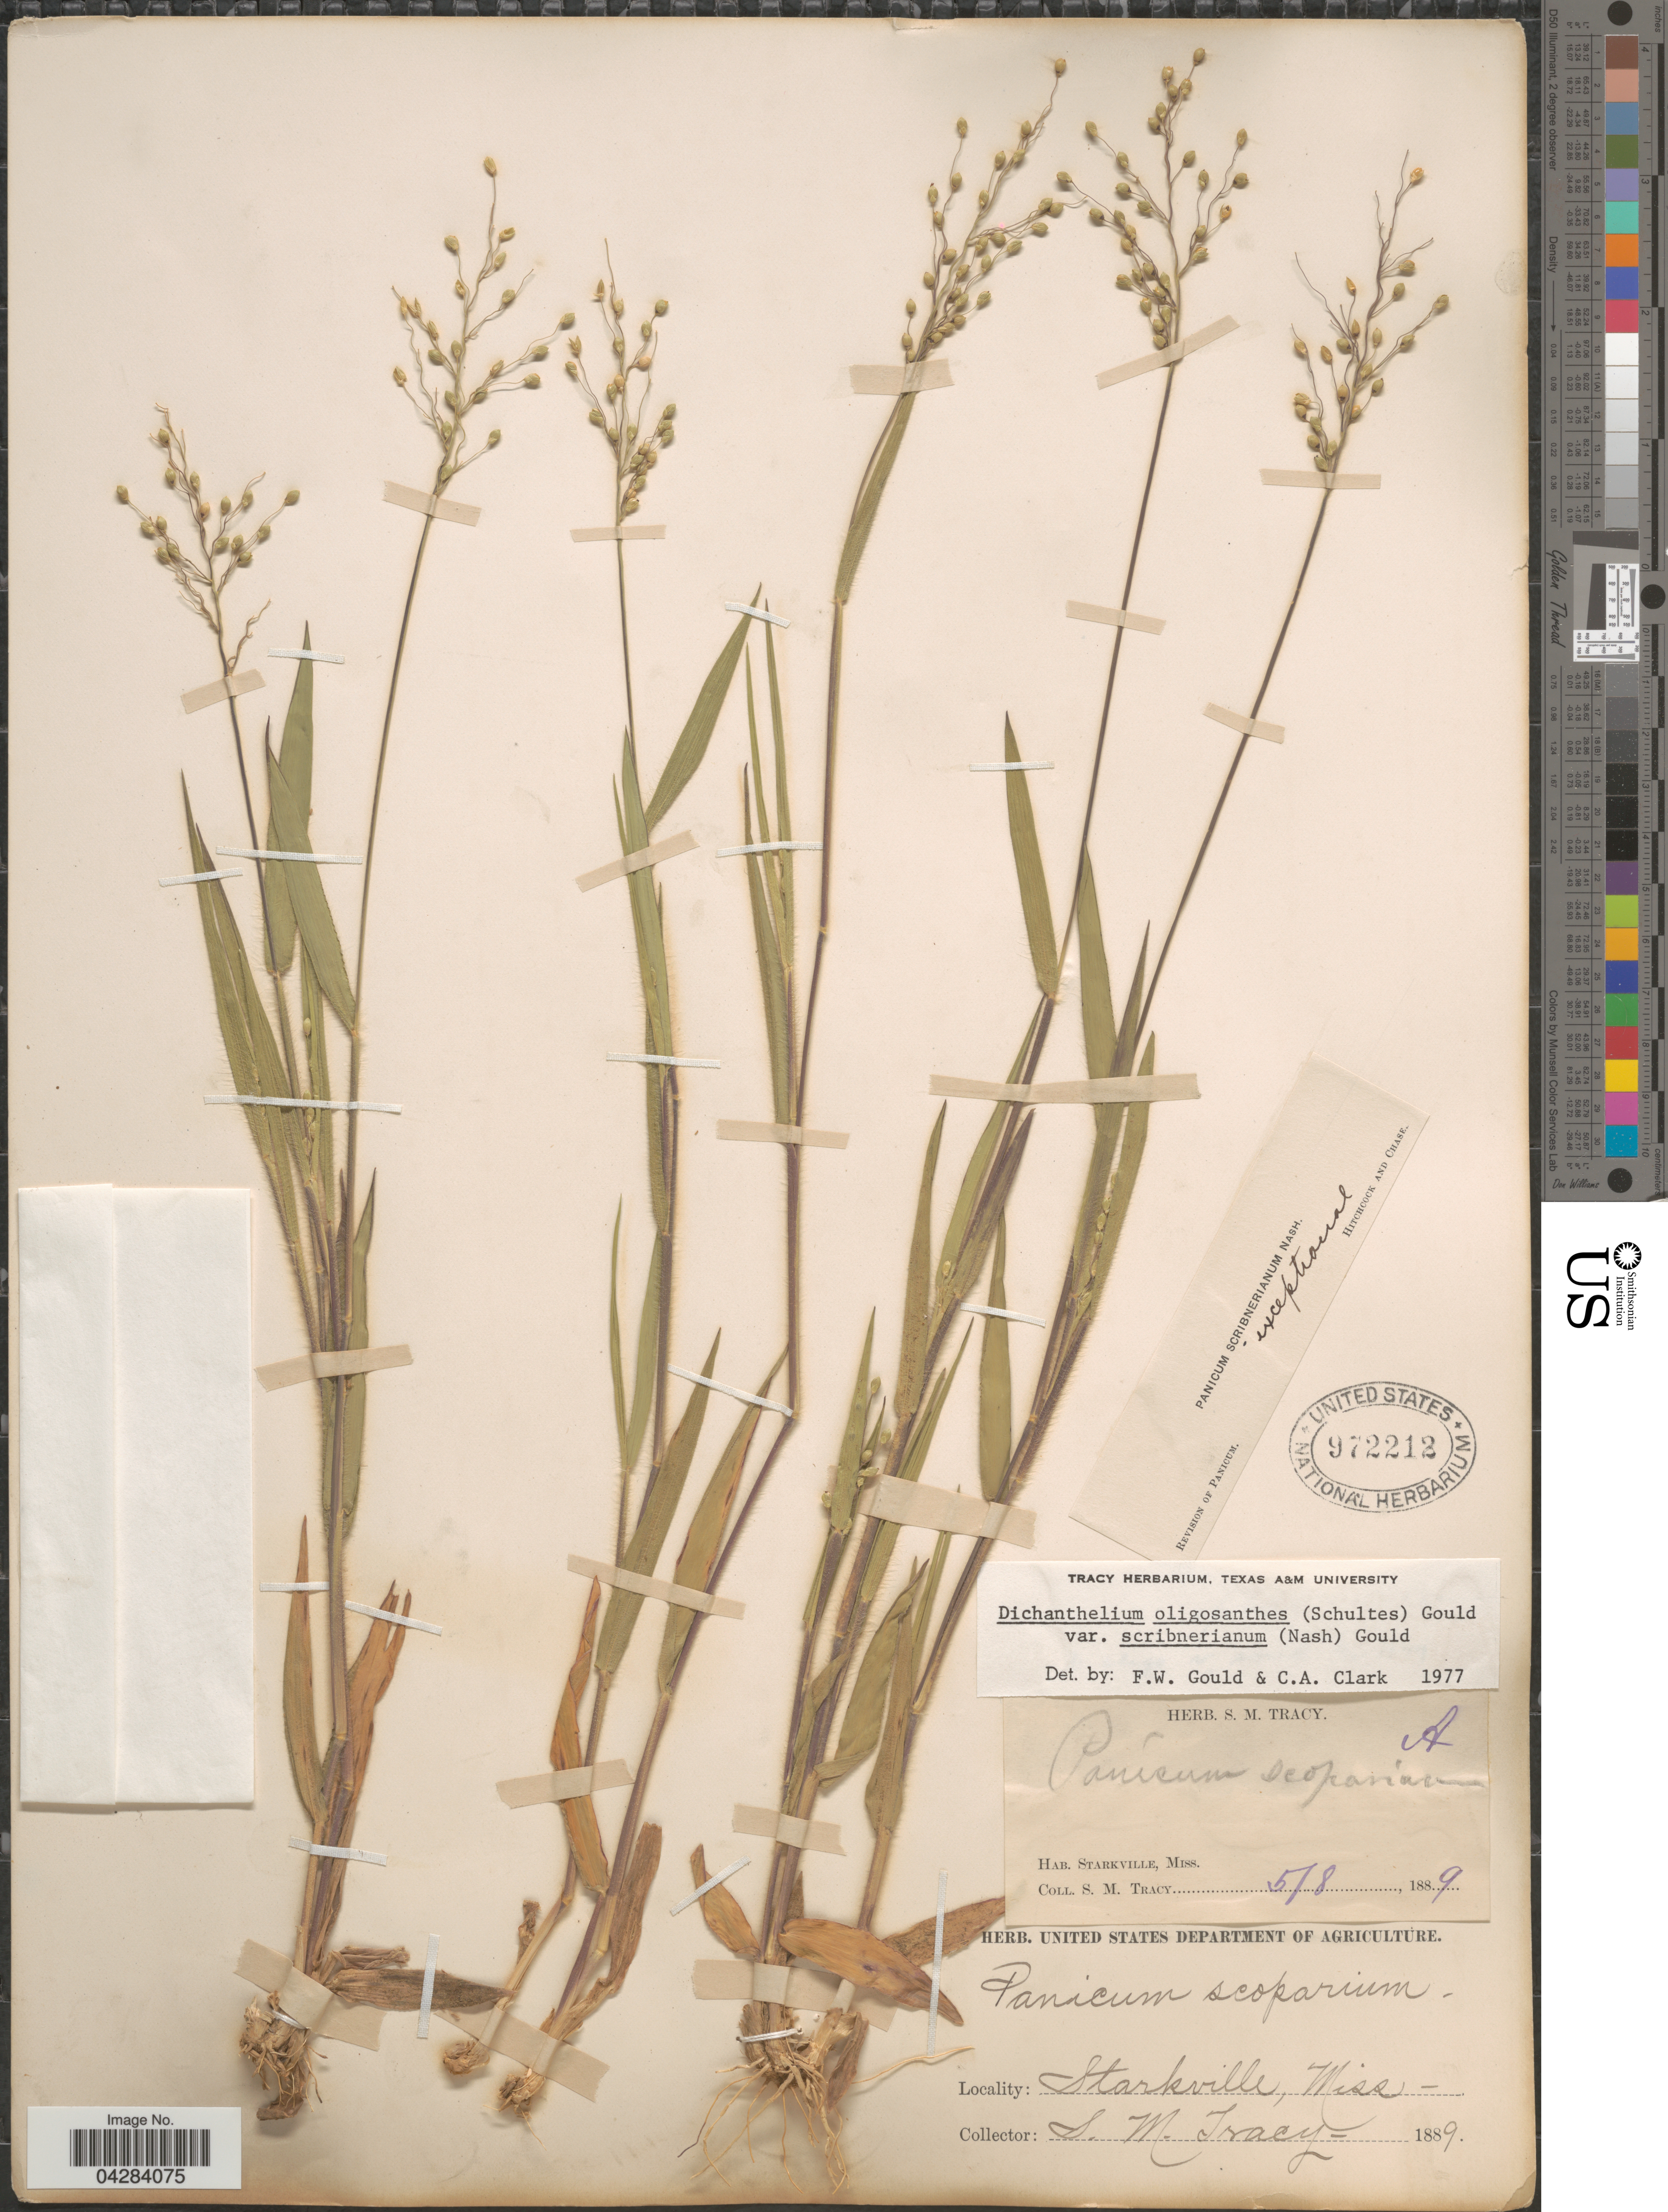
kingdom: Plantae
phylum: Tracheophyta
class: Liliopsida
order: Poales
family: Poaceae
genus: Dichanthelium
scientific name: Dichanthelium oligosanthes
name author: (Schult.) Gould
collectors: S. M. Tracy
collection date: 1889-05-08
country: United States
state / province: Mississippi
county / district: Oktibbeha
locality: Starkville.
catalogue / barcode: US 972212